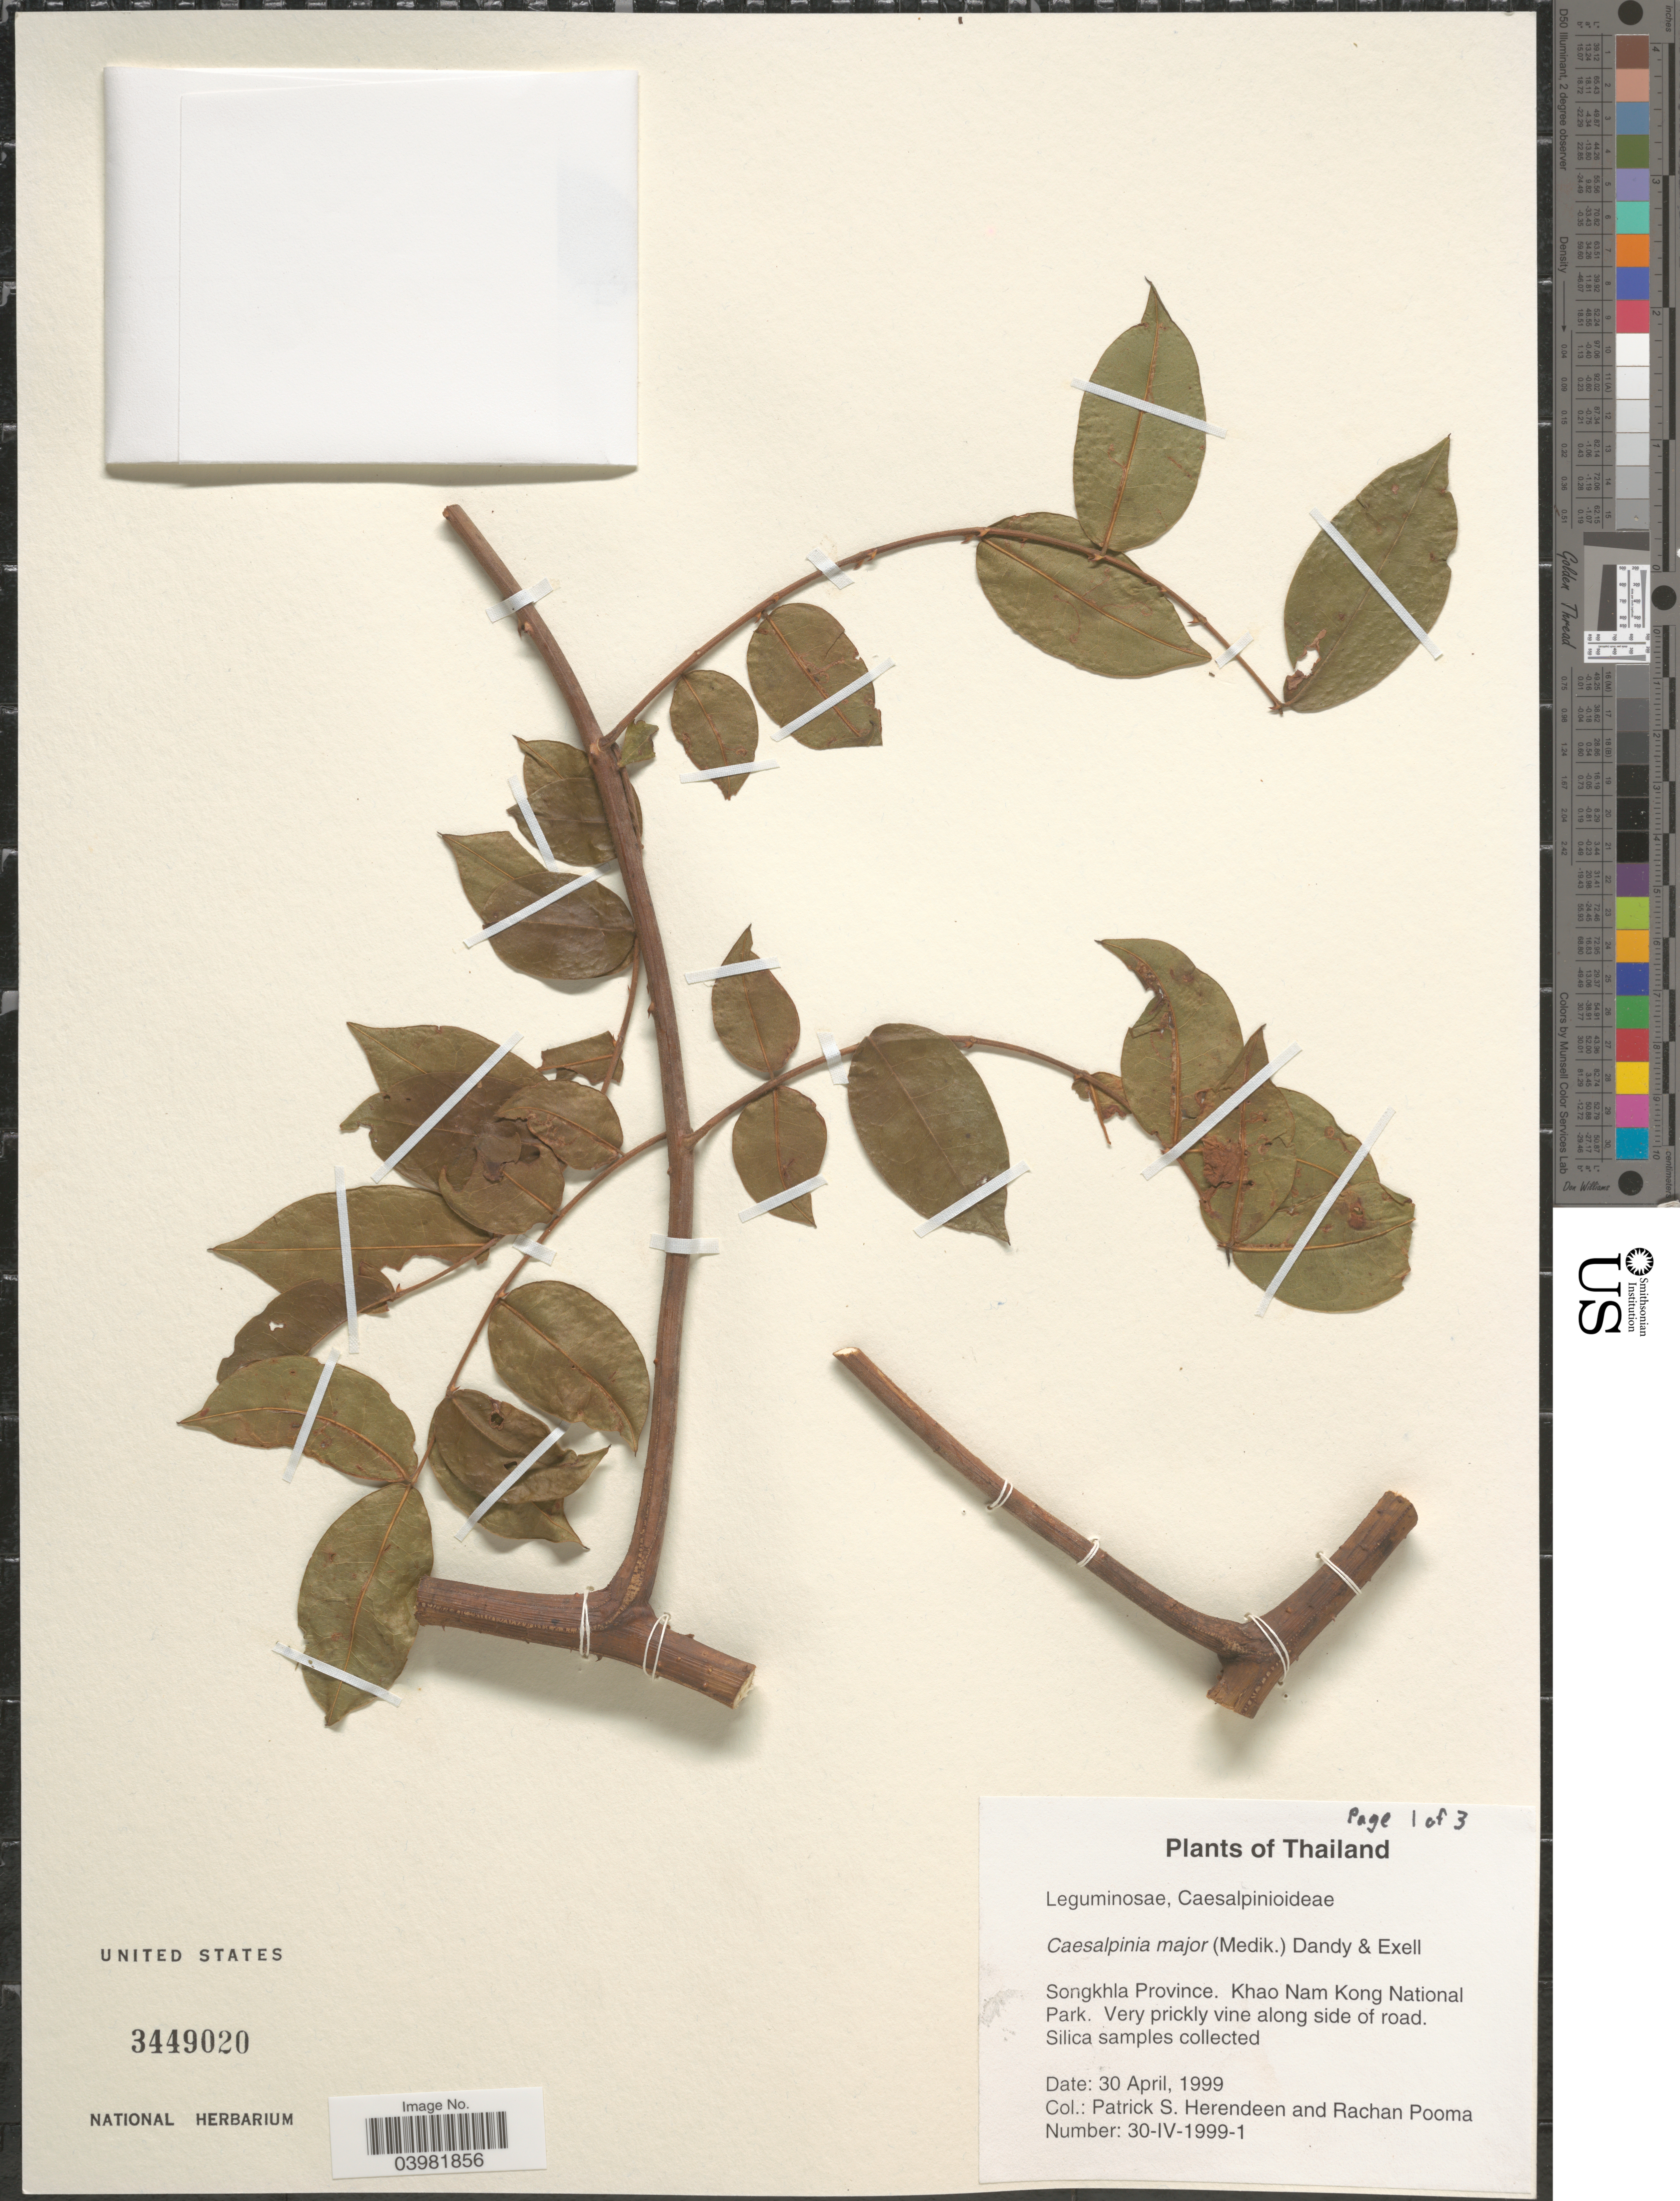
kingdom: Plantae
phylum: Tracheophyta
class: Magnoliopsida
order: Fabales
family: Fabaceae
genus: Guilandina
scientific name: Guilandina major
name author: (Medik.) Small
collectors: P. S. Herendeen & R. Pooma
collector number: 30-IV-1999-1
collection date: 1999-04-30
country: Thailand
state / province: Songkhla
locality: Khao Nam Kong National Park. Along side of road.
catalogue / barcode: US 3449020